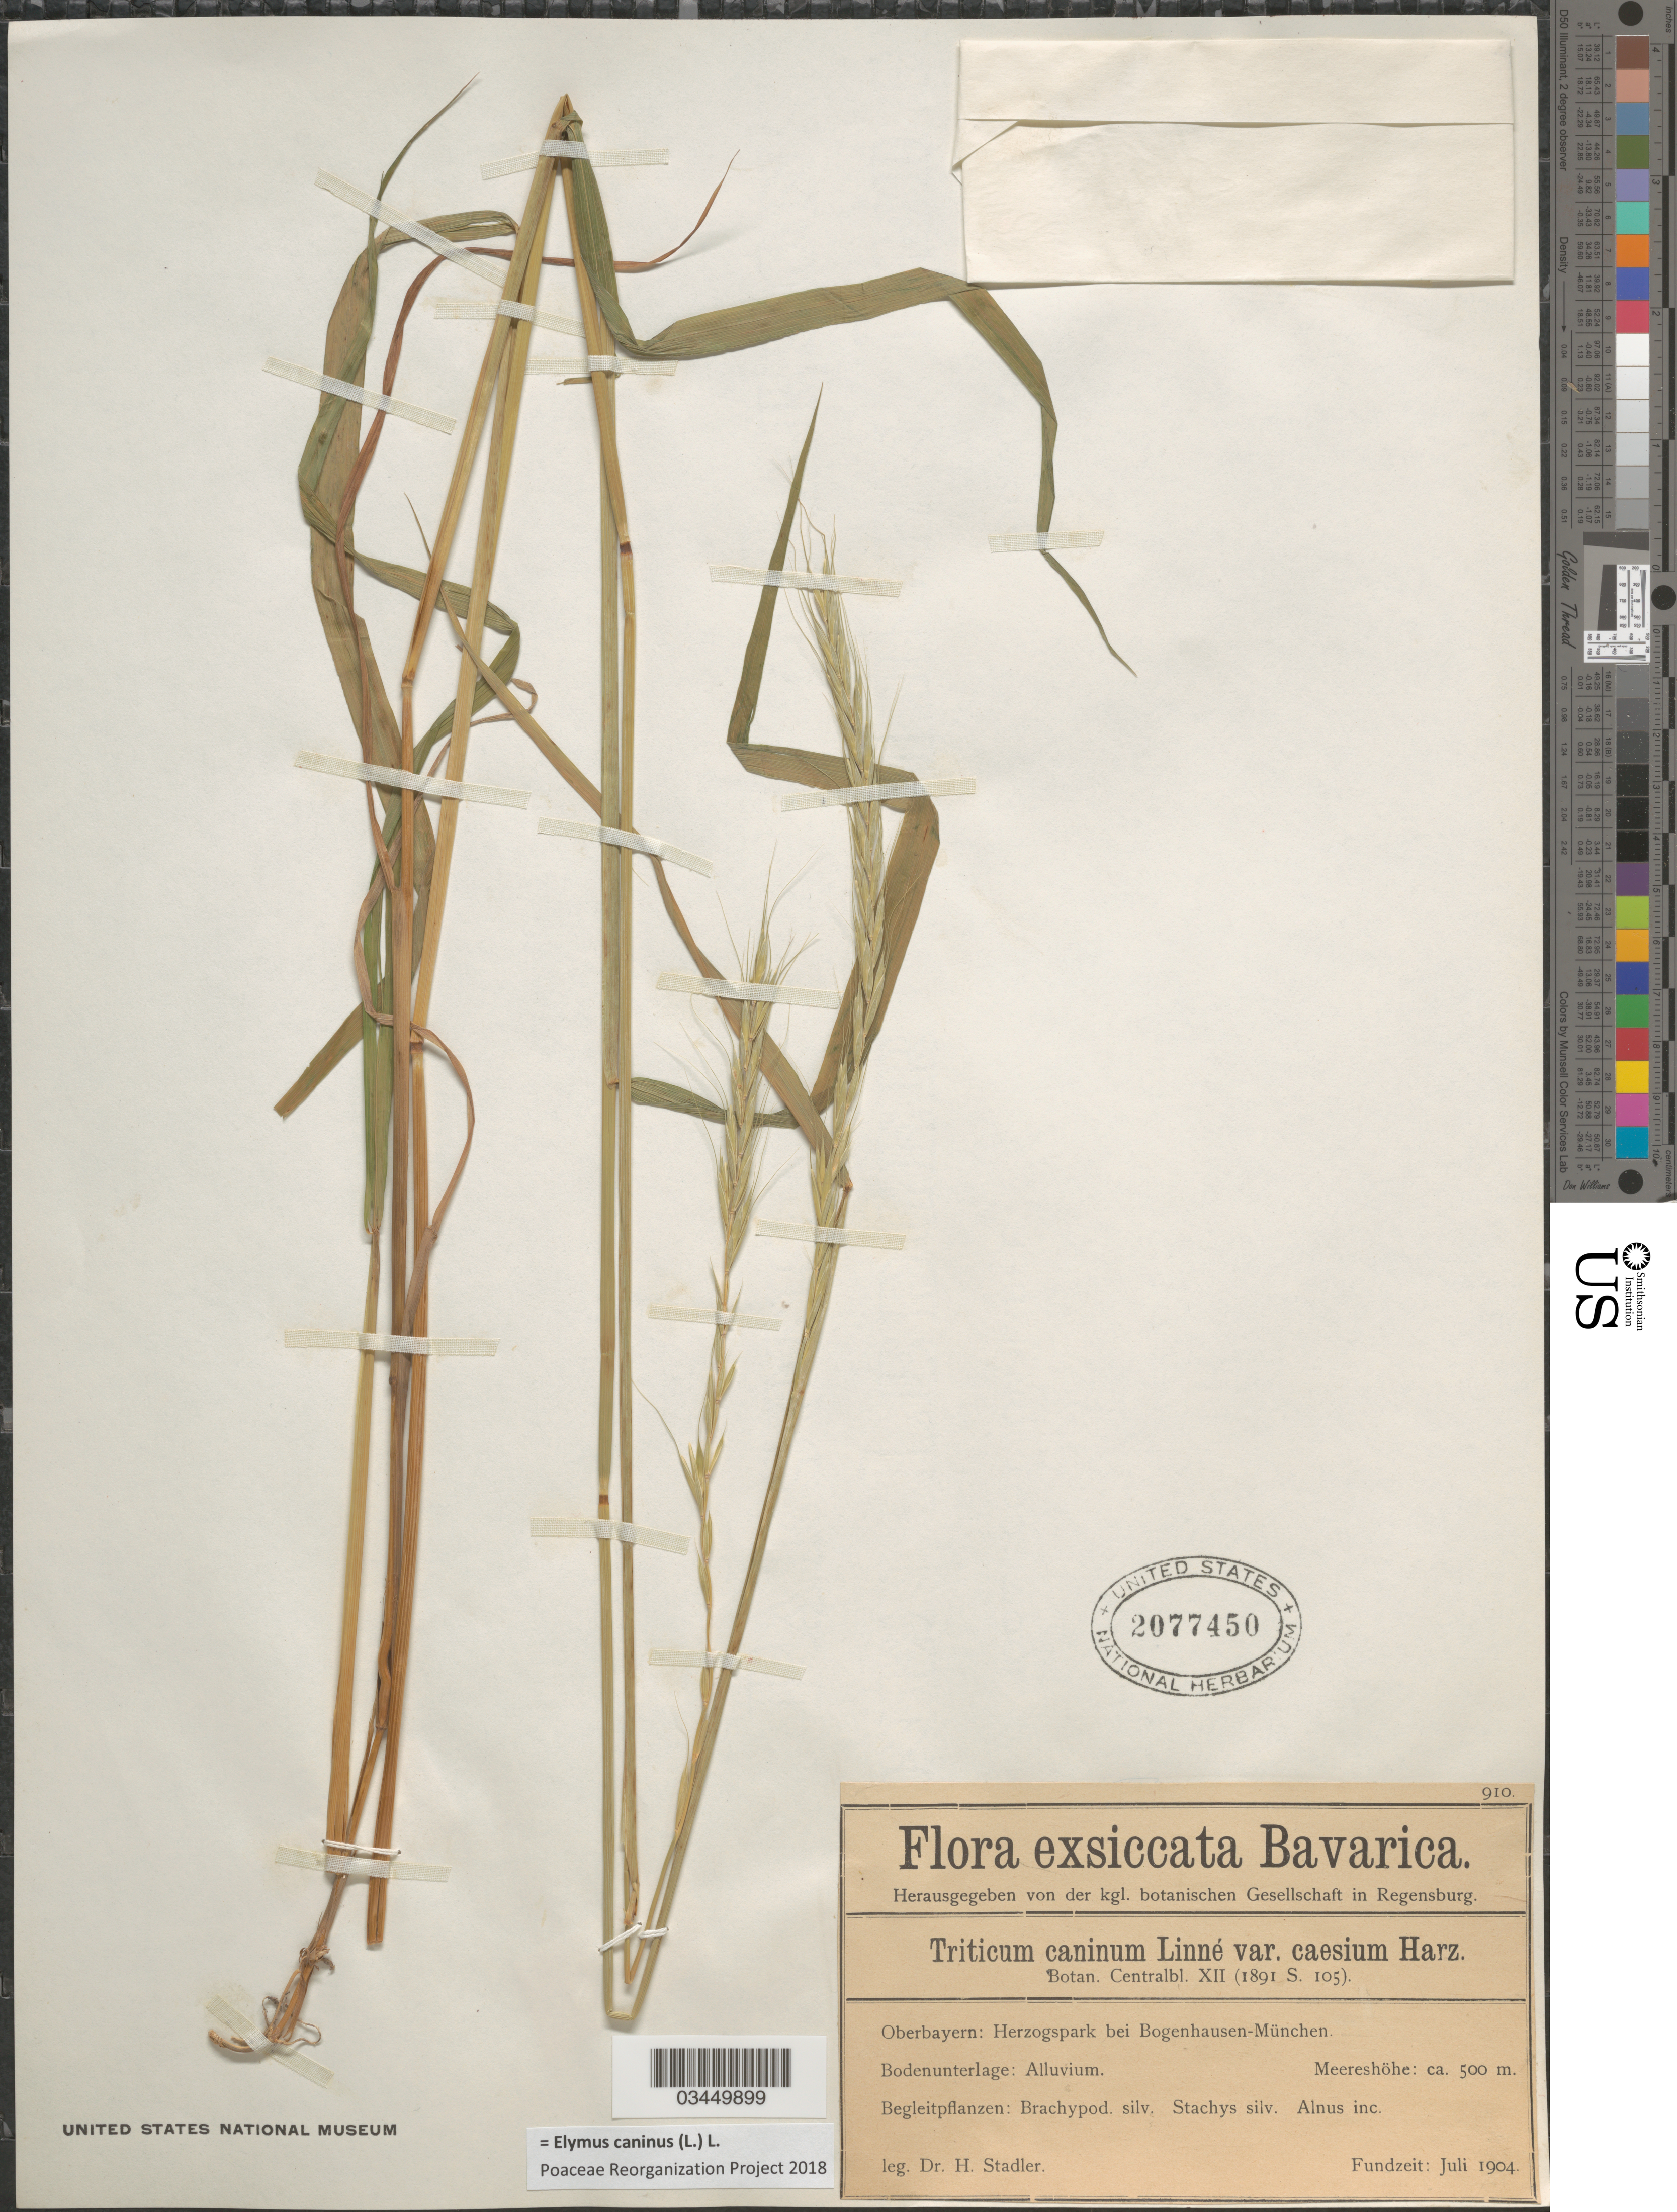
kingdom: Plantae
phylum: Tracheophyta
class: Liliopsida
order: Poales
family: Poaceae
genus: Elymus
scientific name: Elymus caninus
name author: (L.) L.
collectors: H. Stadler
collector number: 910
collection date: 1904-07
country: Germany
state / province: Bayern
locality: Bavarica. Oberbayern: Herzogspark bei Bogenhausen-München.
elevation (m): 500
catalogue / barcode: US 2077450